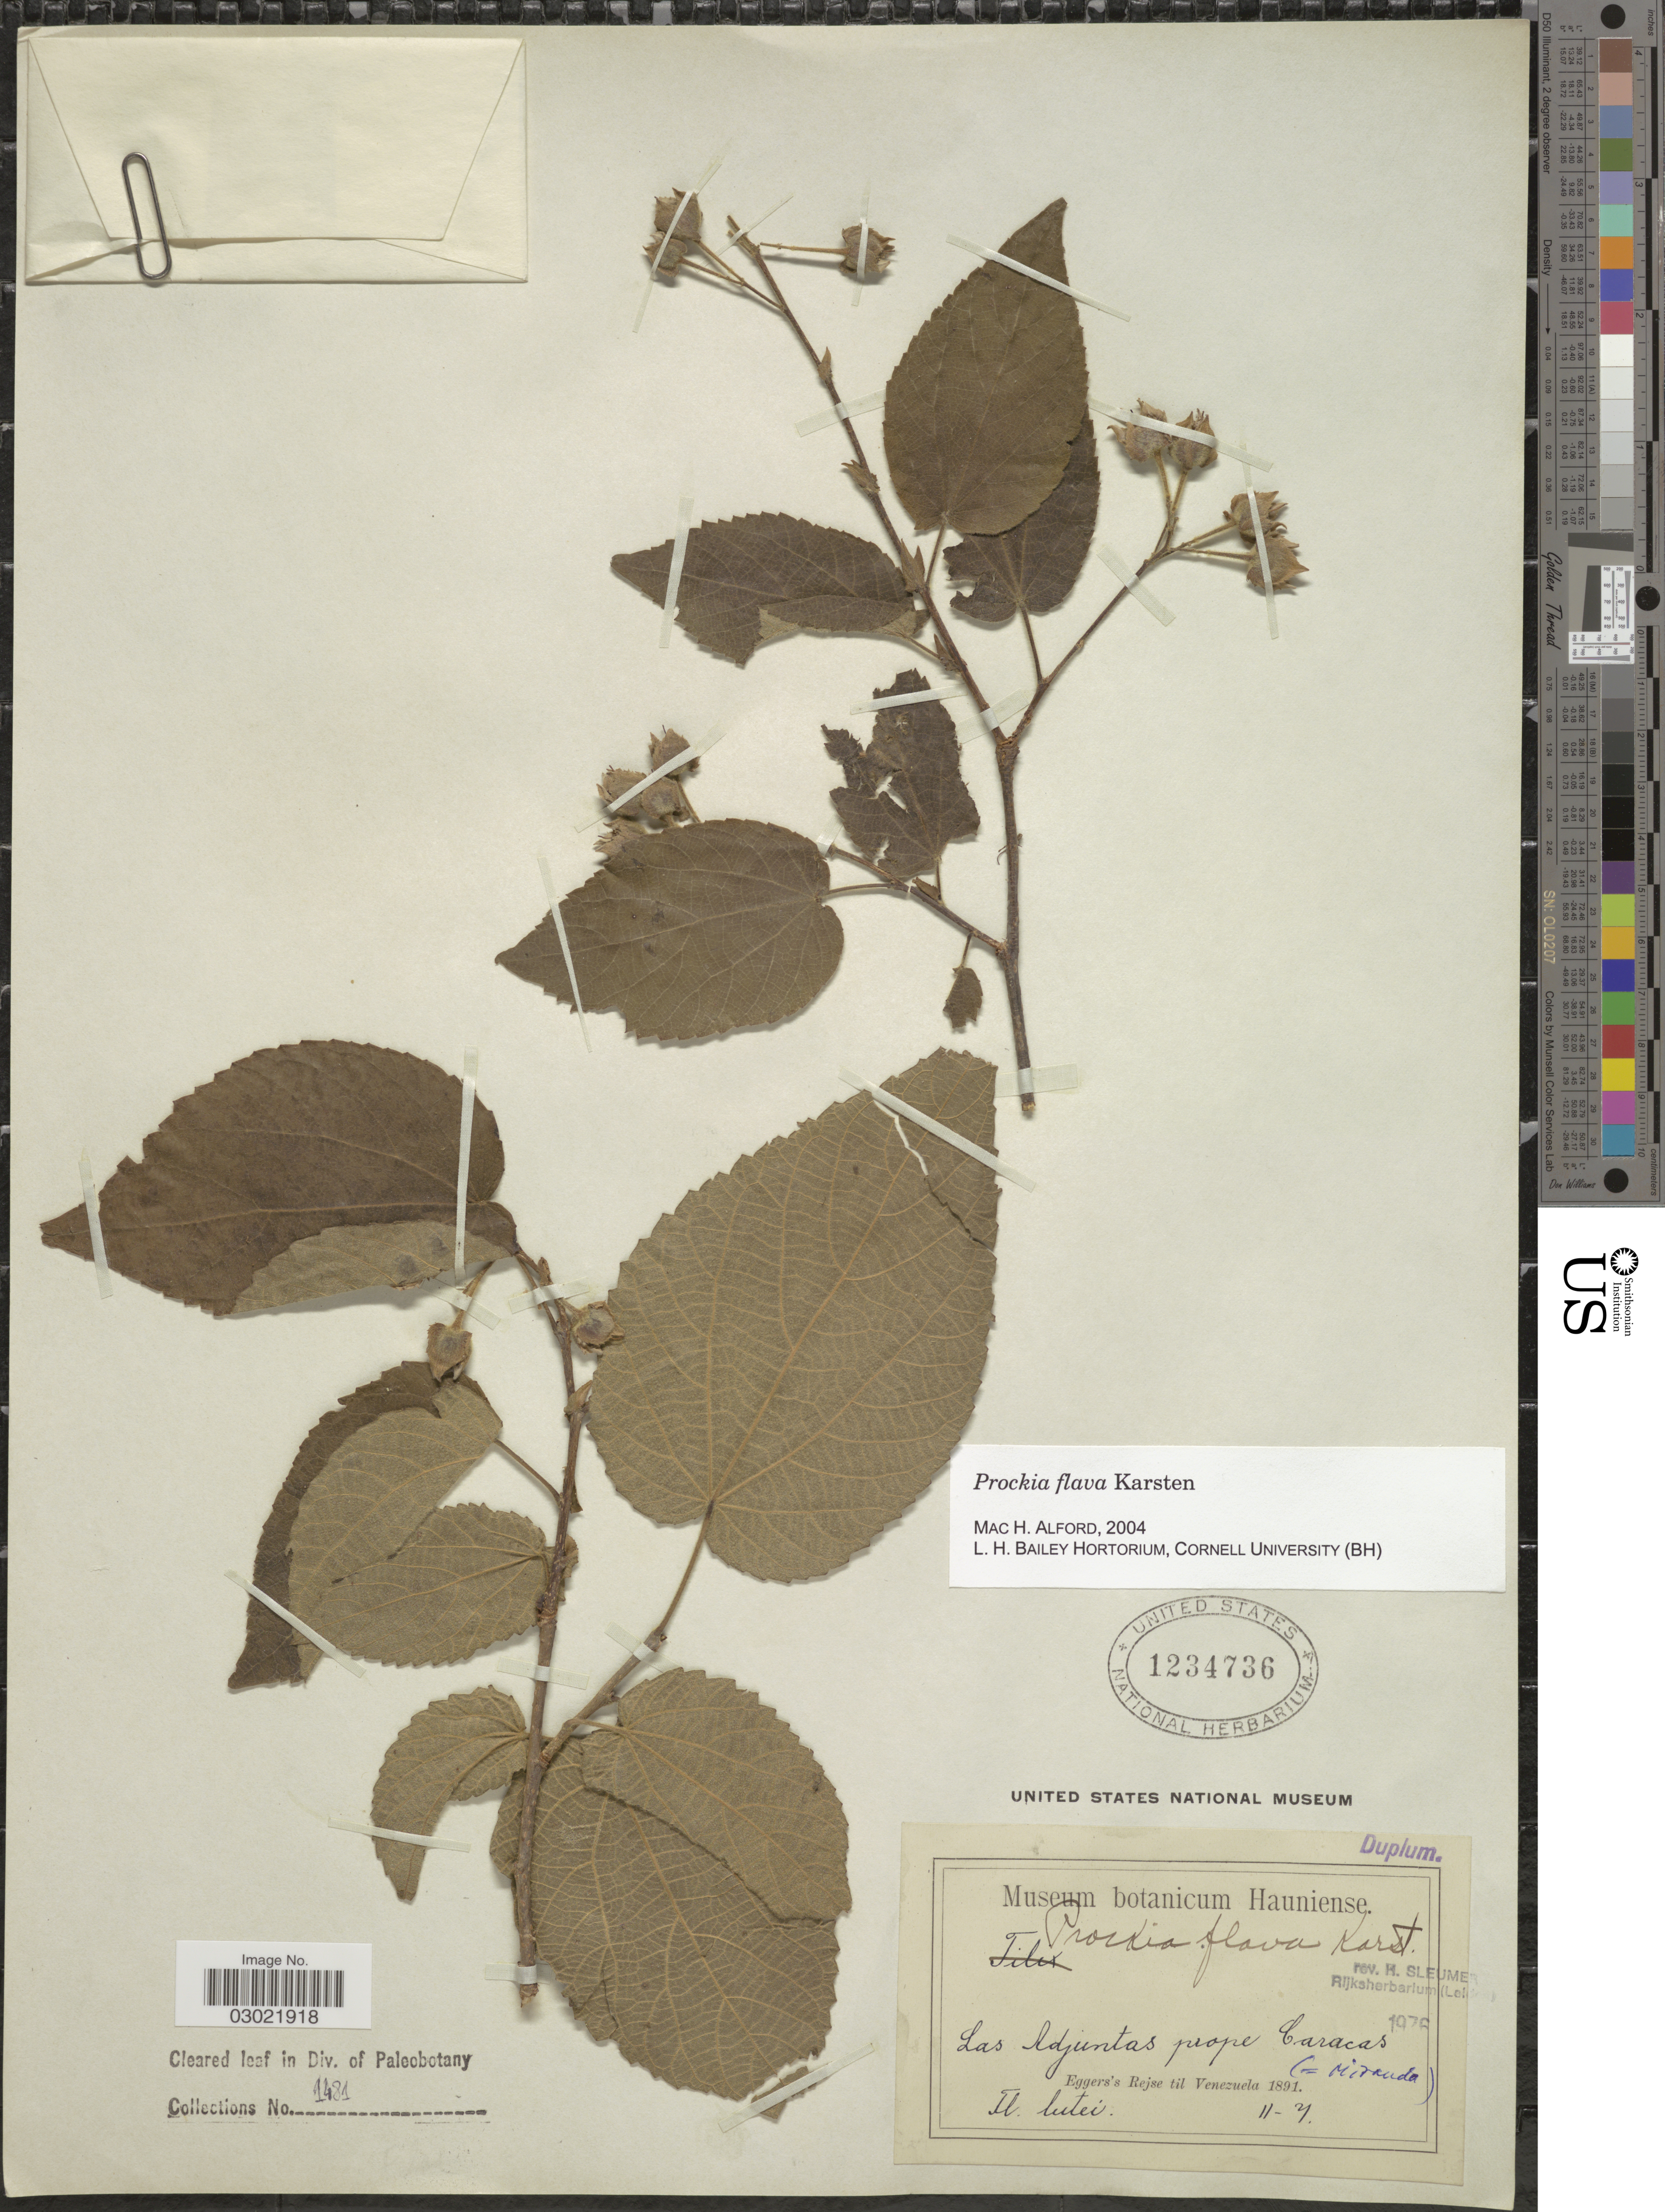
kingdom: Plantae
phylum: Tracheophyta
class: Magnoliopsida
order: Malpighiales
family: Salicaceae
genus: Prockia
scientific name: Prockia flava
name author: H. Karst.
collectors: -. Eggers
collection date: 1891-09-11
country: Venezuela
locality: Las Adjuntas prope Caracas.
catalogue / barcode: US 1234736